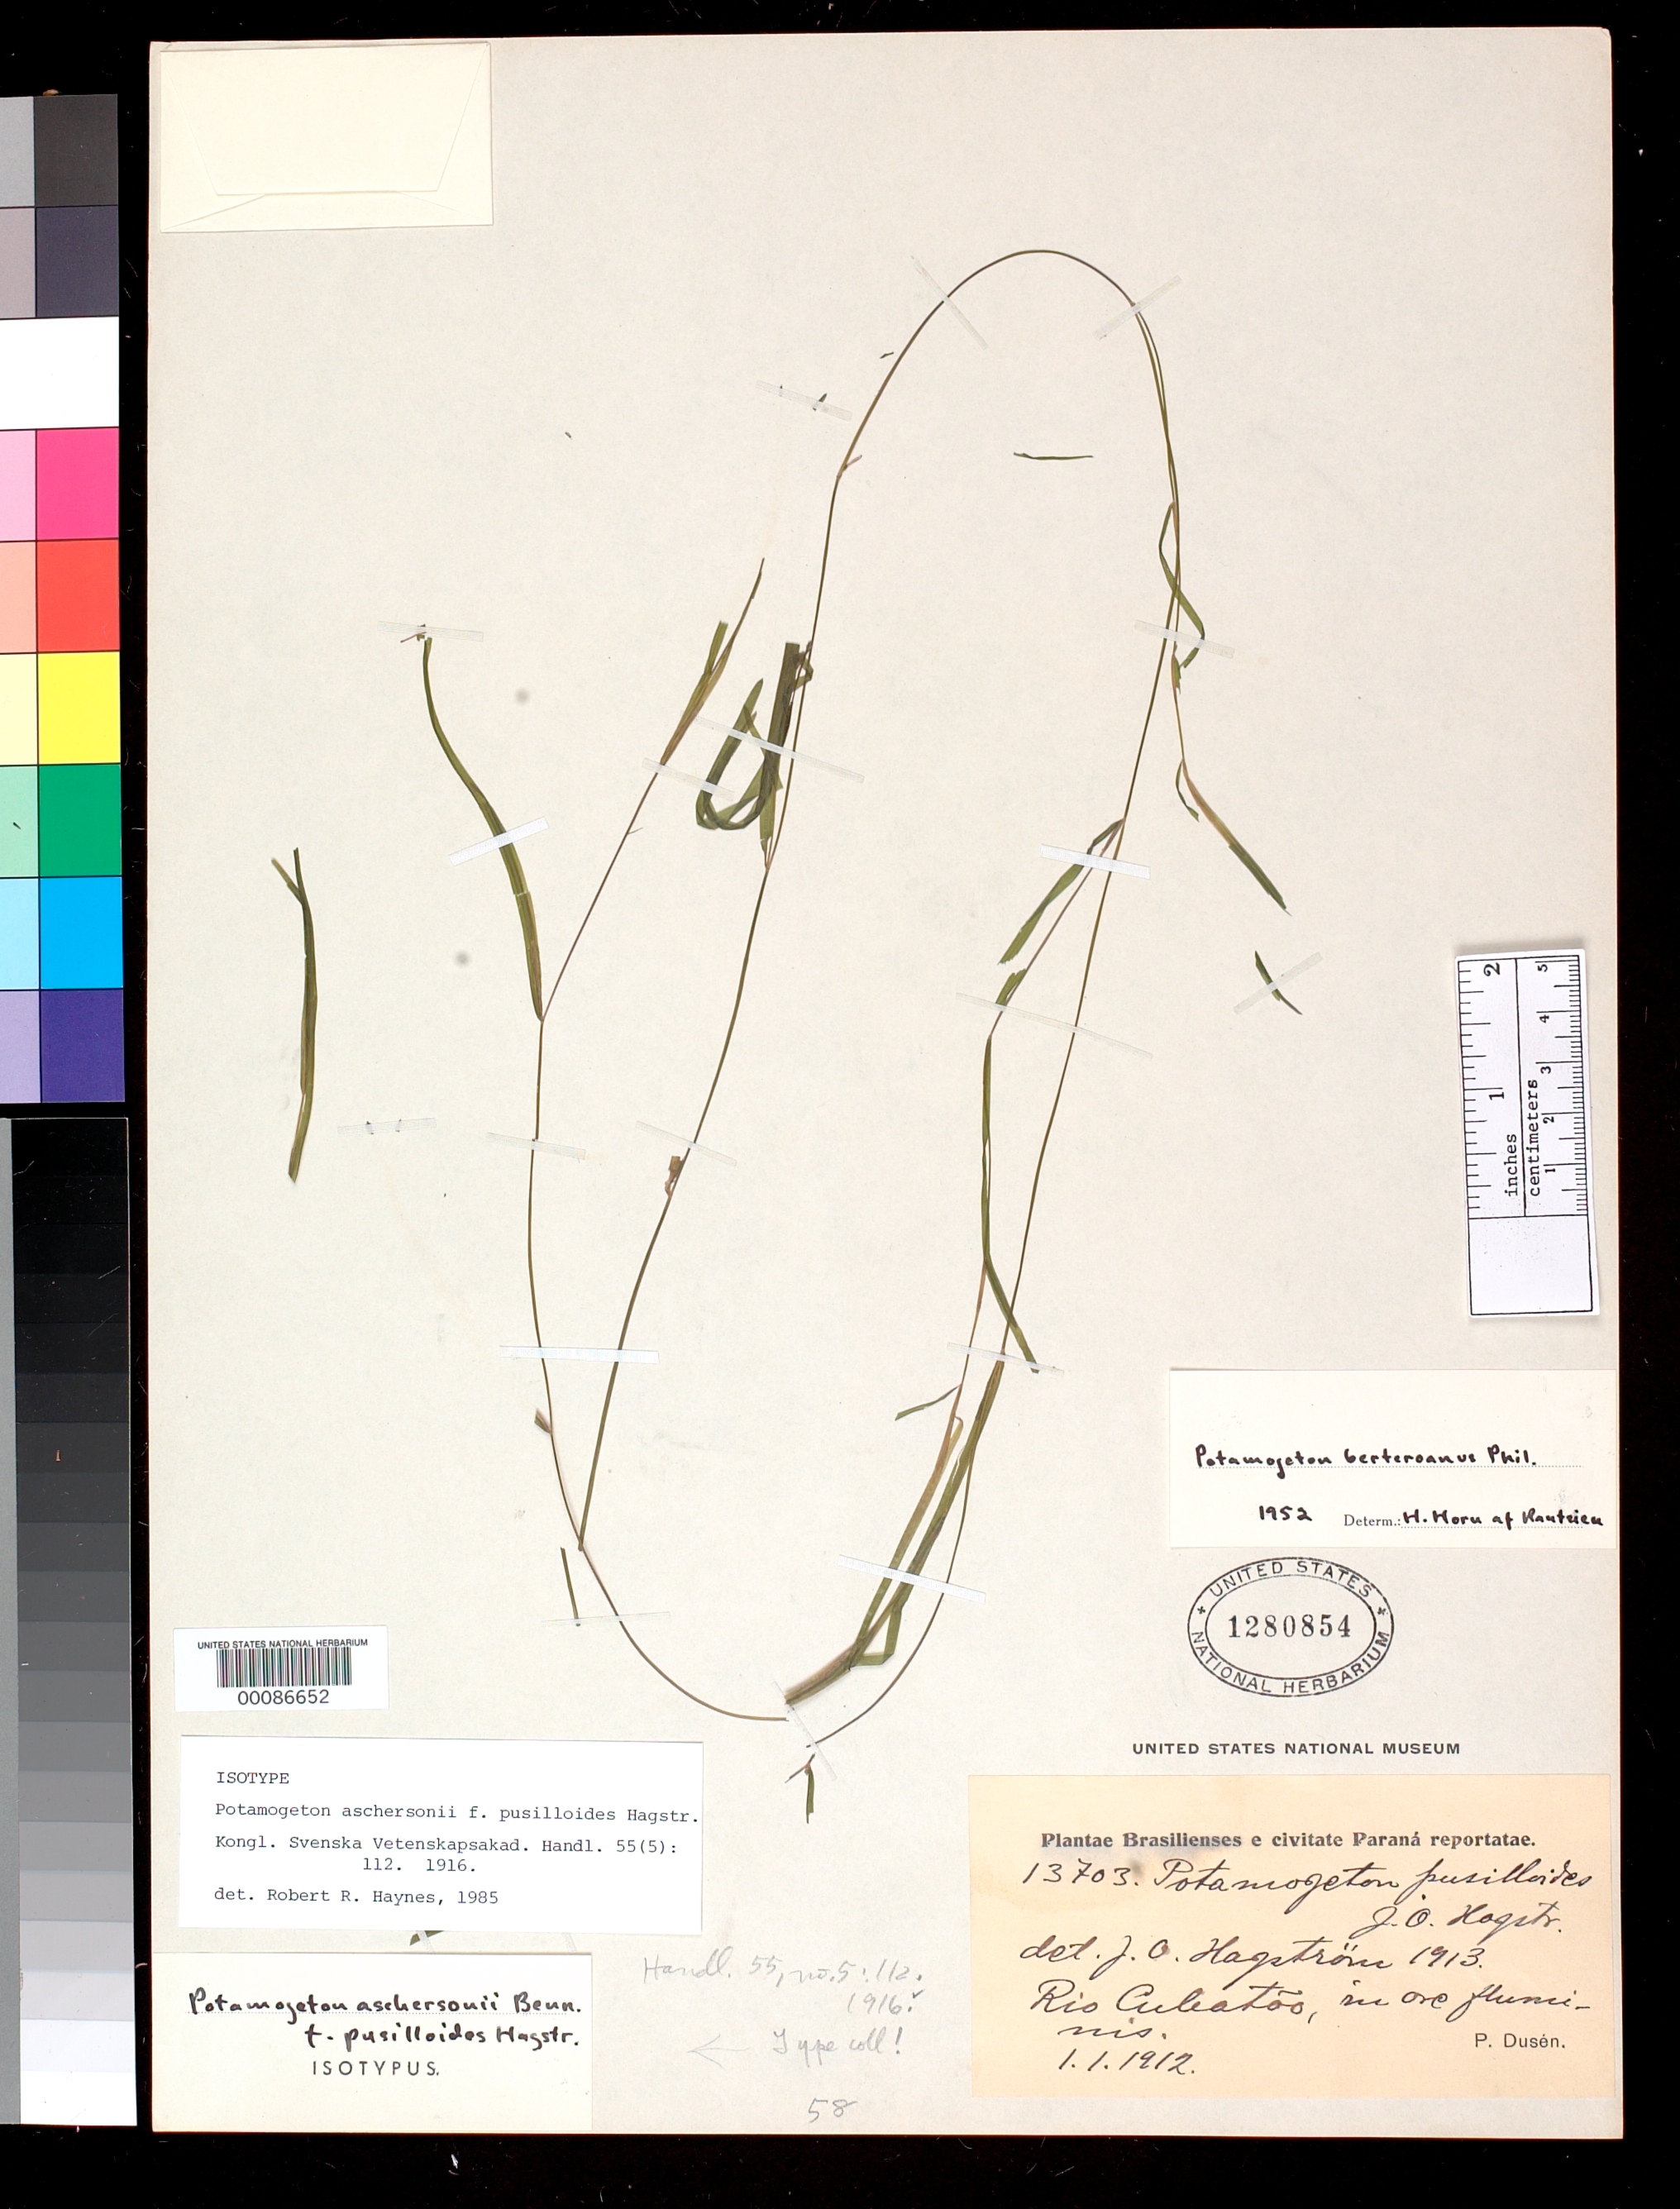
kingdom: Plantae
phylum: Tracheophyta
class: Liliopsida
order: Alismatales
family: Potamogetonaceae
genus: Potamogeton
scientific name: Potamogeton aschersonii f. pusilloides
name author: Hagstr.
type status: Isotype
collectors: P. Dusén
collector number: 13703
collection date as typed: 01 Jan 1912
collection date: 1912-01-01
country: Brazil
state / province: Paraná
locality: Rio Culeatoo.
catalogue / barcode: US 1280854